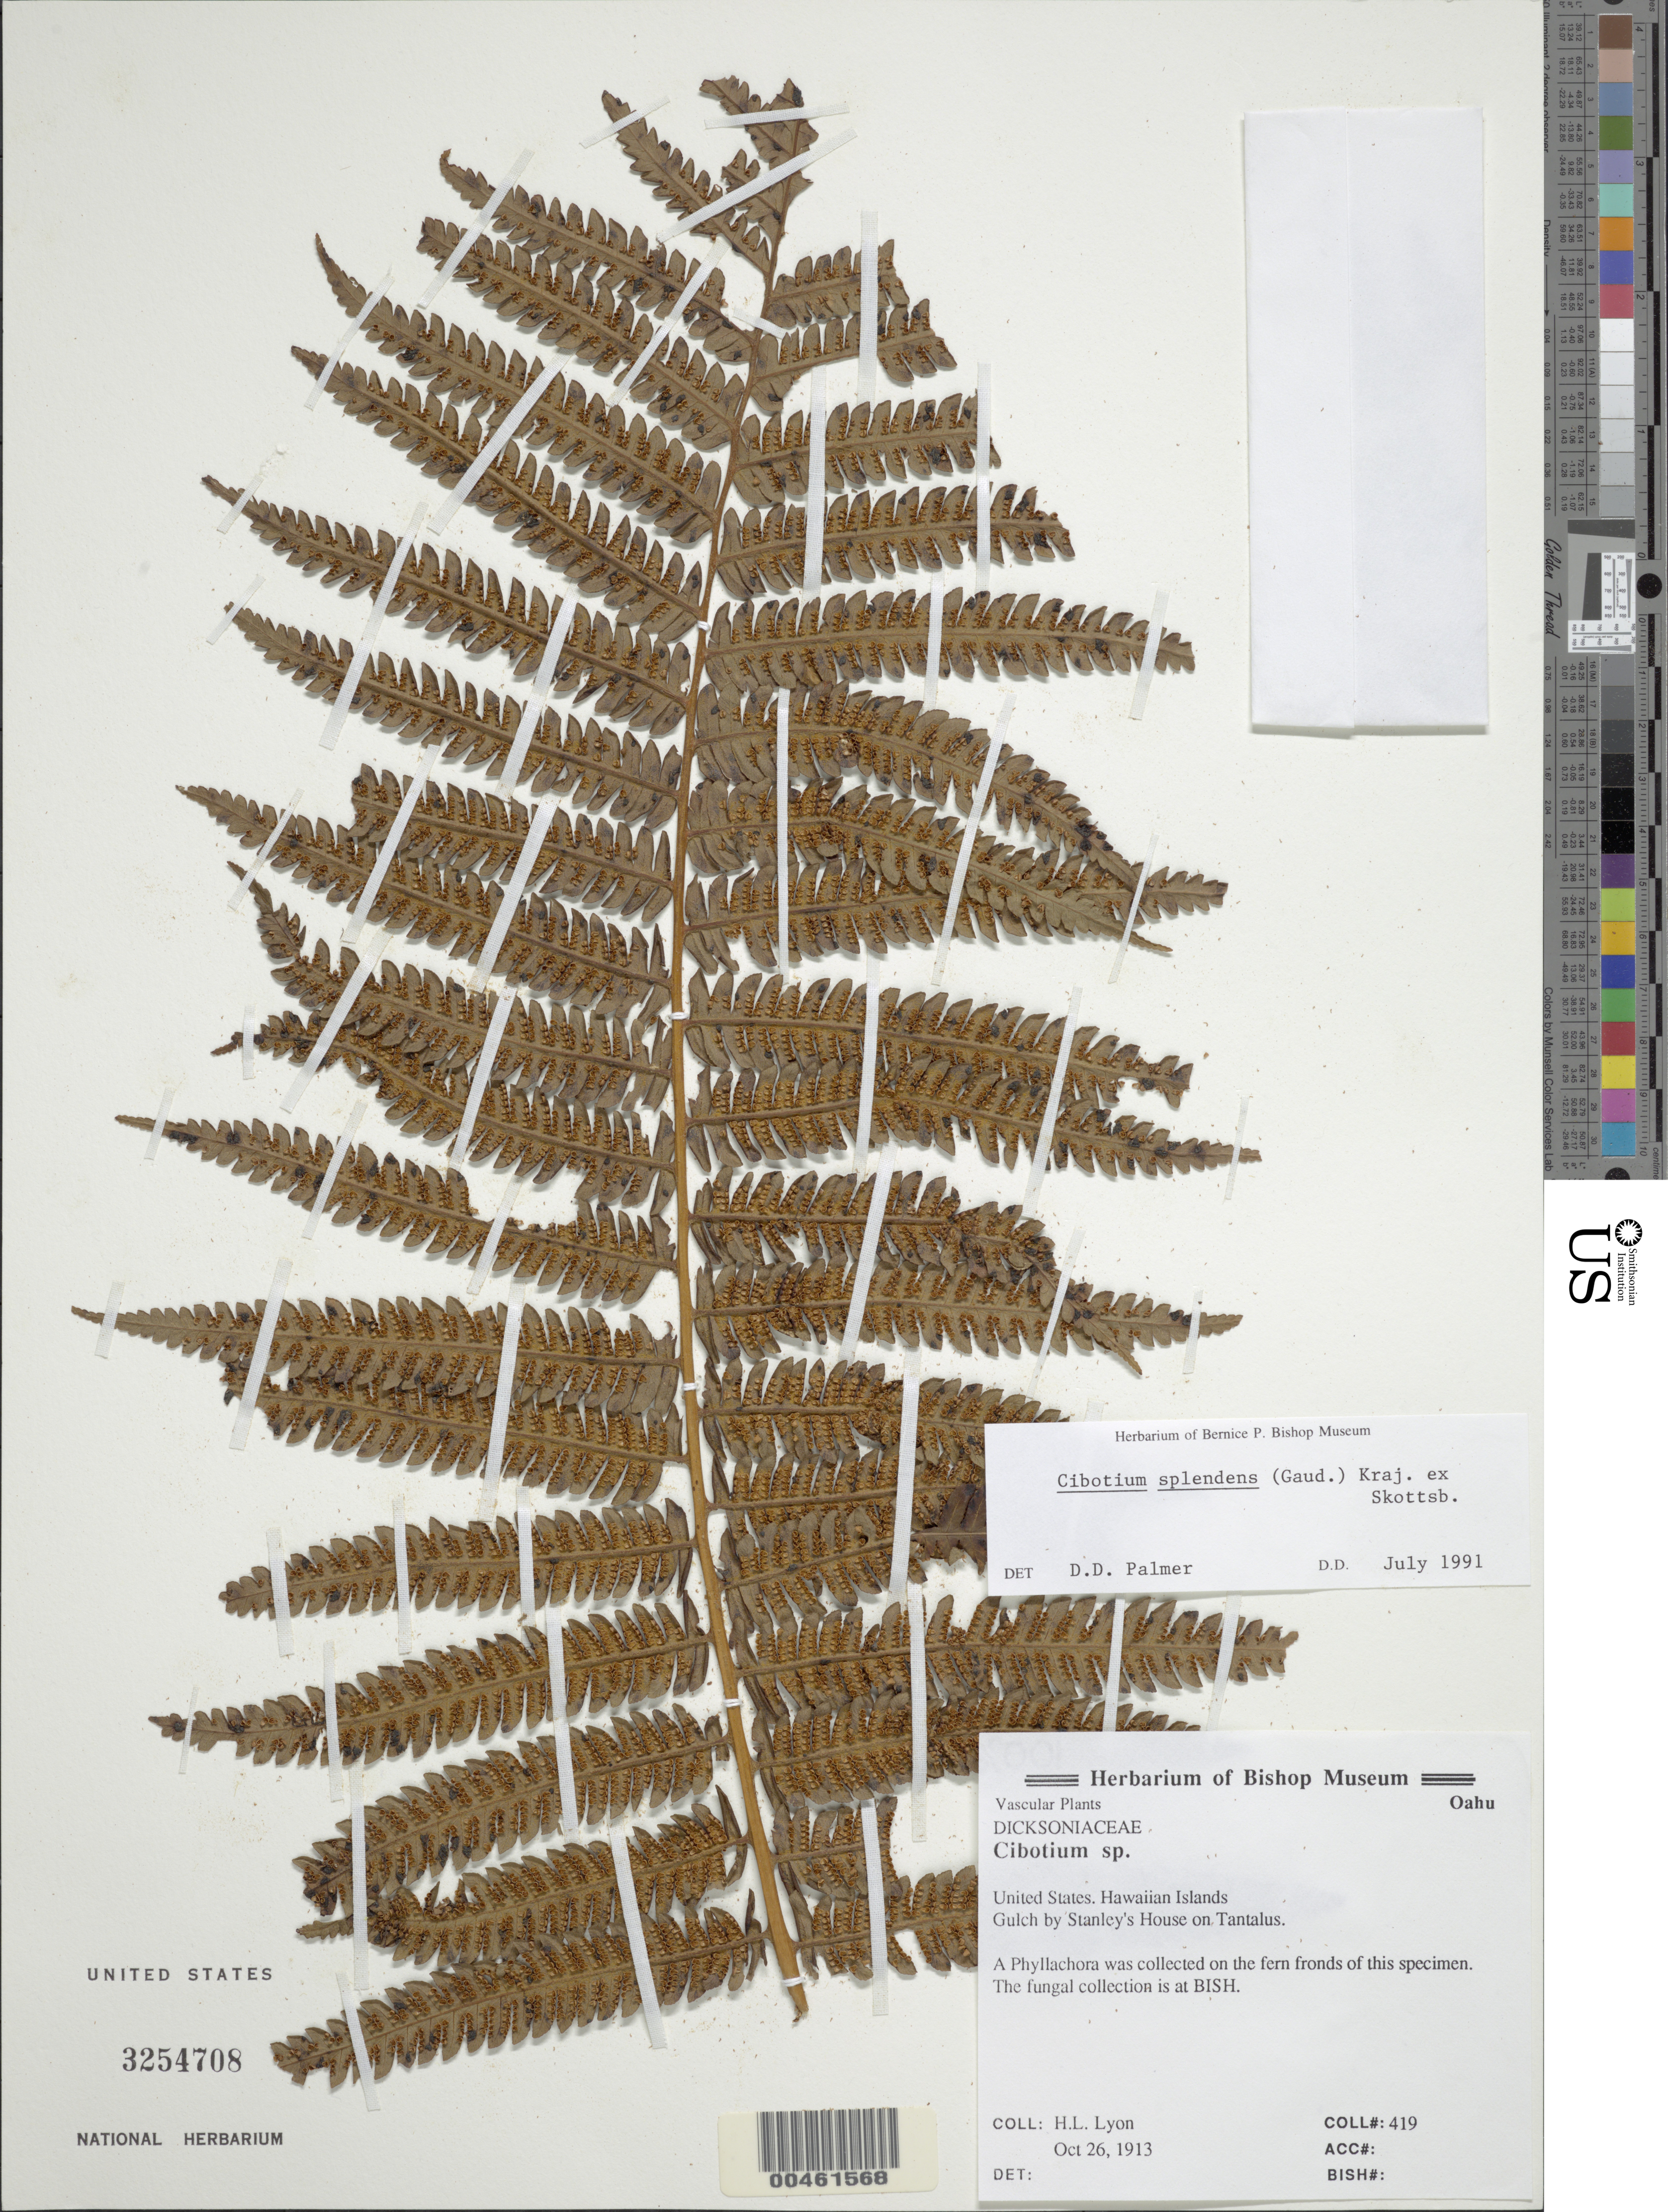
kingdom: Plantae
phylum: Tracheophyta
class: Polypodiopsida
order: Cyatheales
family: Cibotiaceae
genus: Cibotium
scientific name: Cibotium splendens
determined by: Palmer, D. D.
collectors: H. Lyon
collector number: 419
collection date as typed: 26 Oct 1913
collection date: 1913-10-26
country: United States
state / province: Hawaii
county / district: Honolulu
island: Oahu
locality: Gulch by Stanley's House on Tantalus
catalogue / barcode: US 3254708